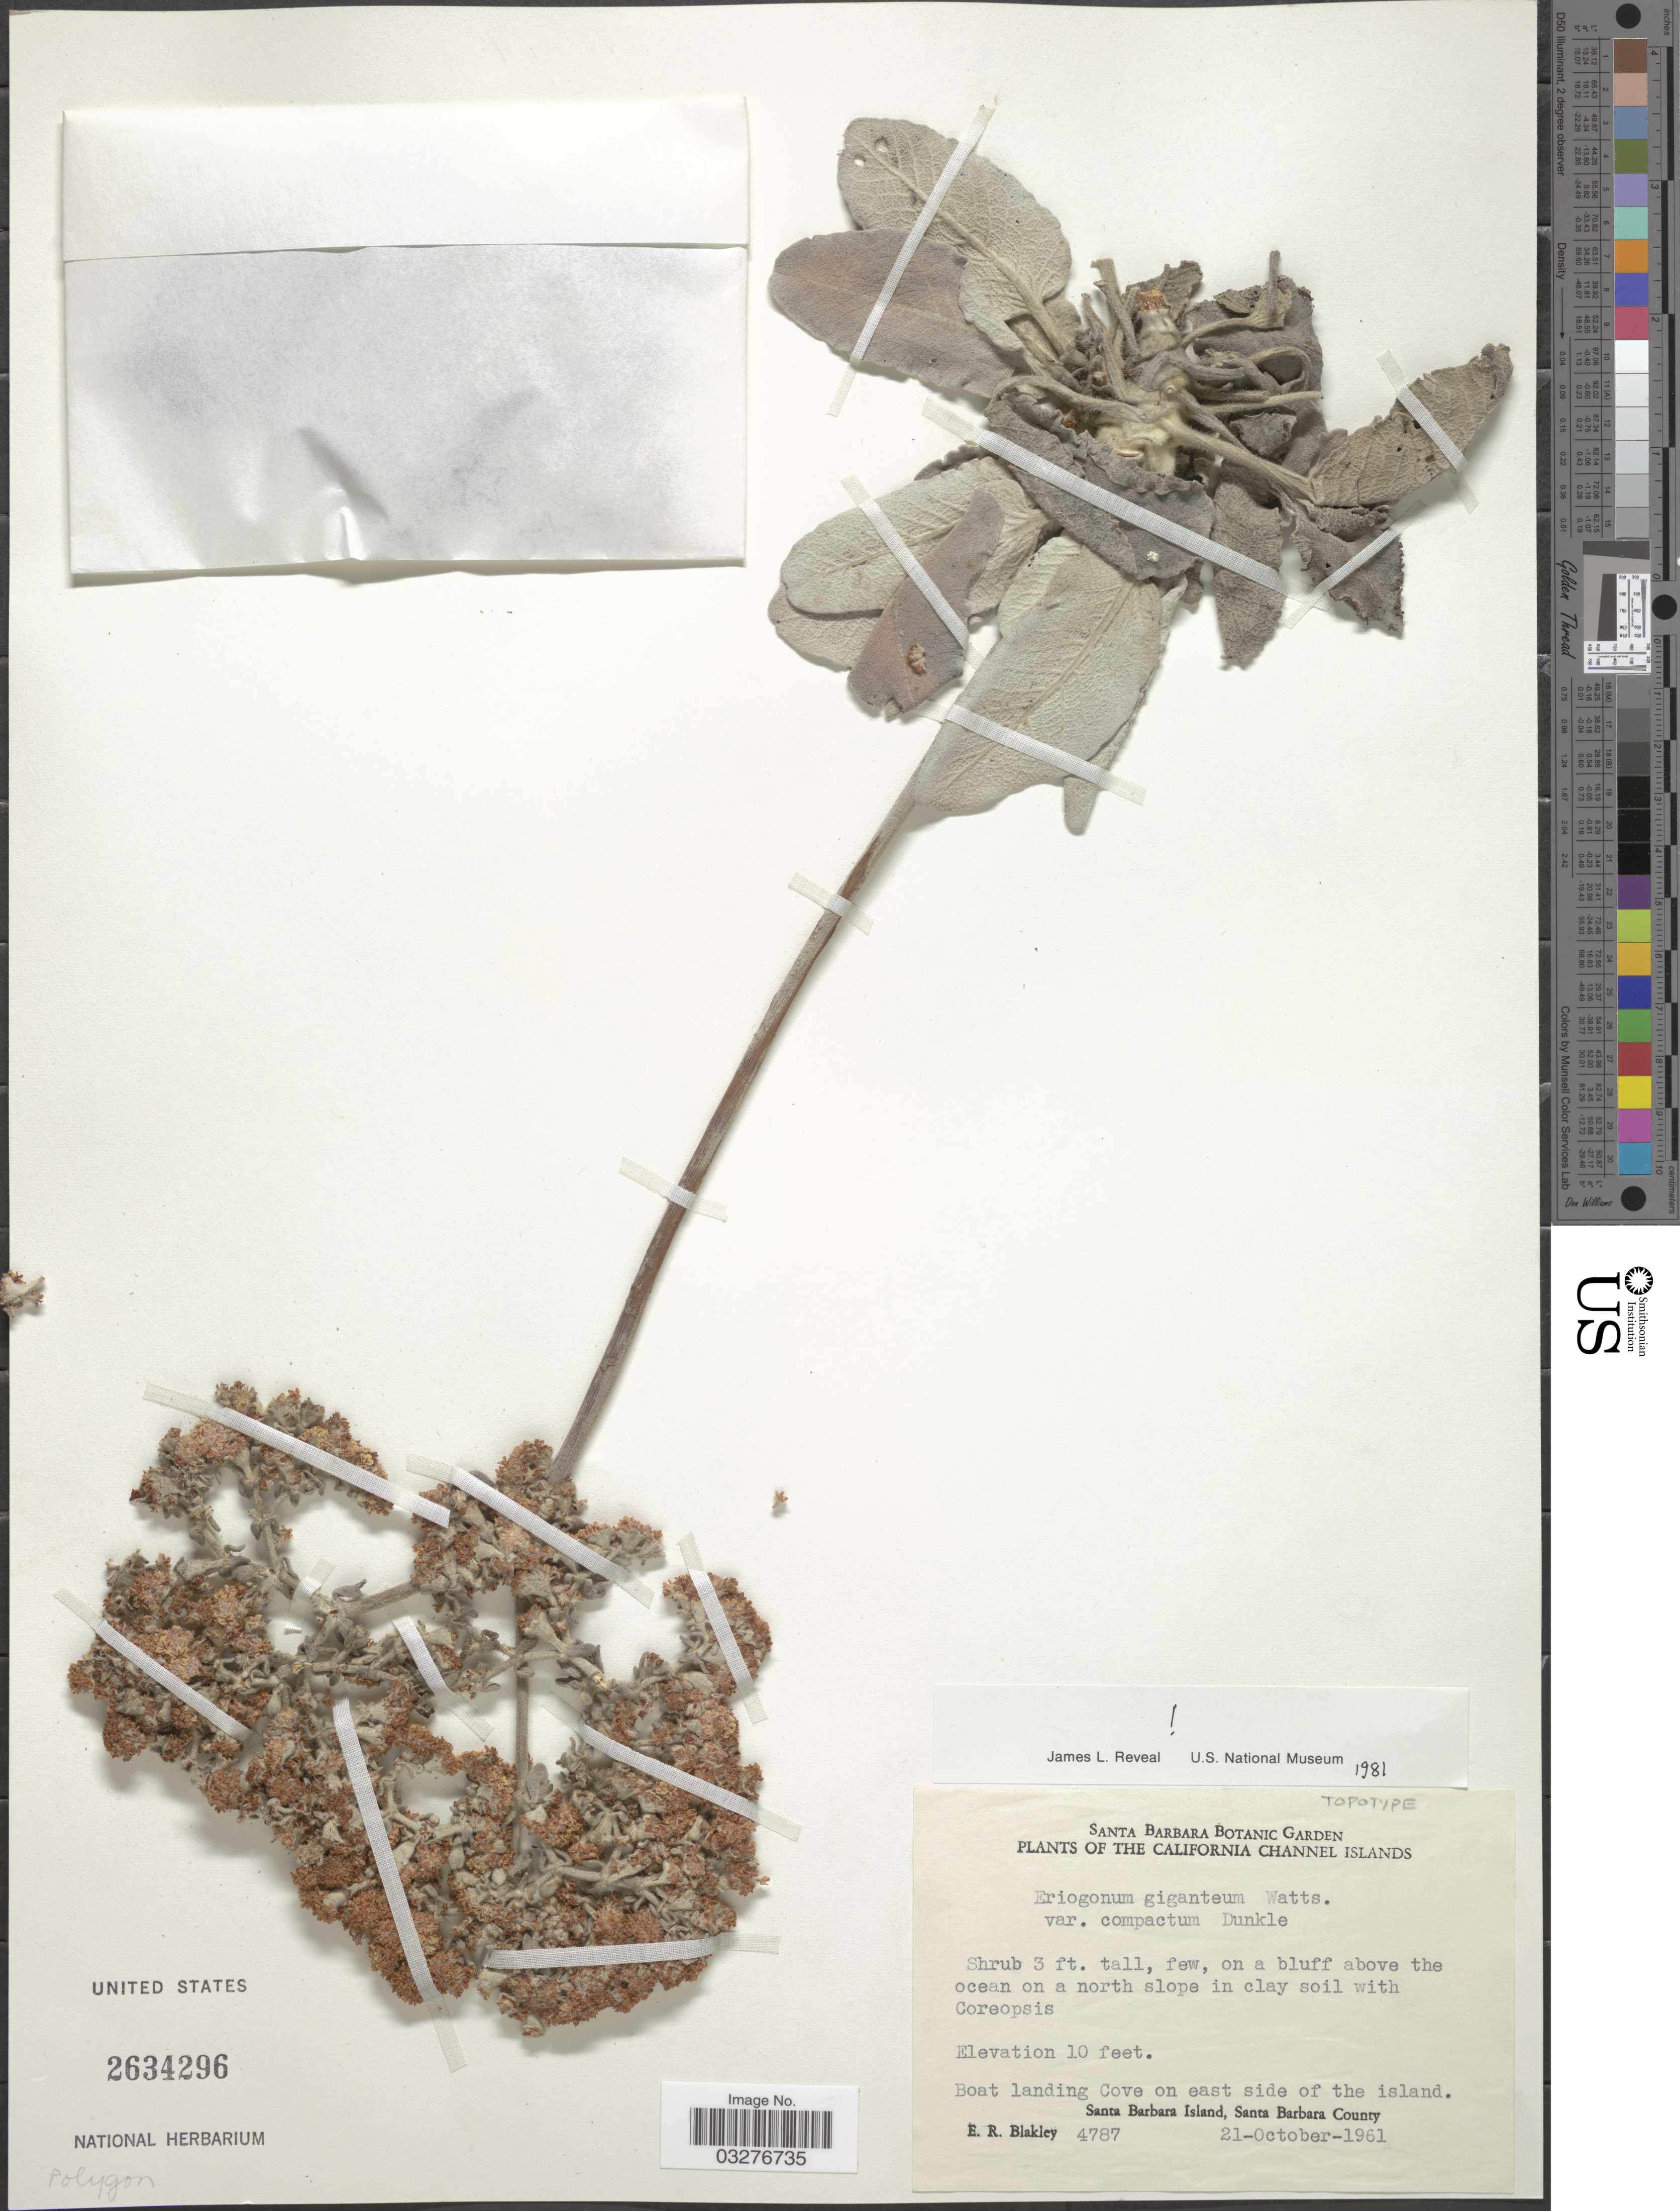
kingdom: Plantae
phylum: Tracheophyta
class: Magnoliopsida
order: Caryophyllales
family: Polygonaceae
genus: Eriogonum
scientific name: Eriogonum giganteum var. compactum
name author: Dunkle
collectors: E. R. Blakley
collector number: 4787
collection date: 1961-10-21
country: United States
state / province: California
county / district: Santa Barbara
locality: The California Channel Islands. Boat landing Cove on east side of the island. Santa Barbara Island, Santa Barbara County.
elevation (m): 3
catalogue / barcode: US 2634296